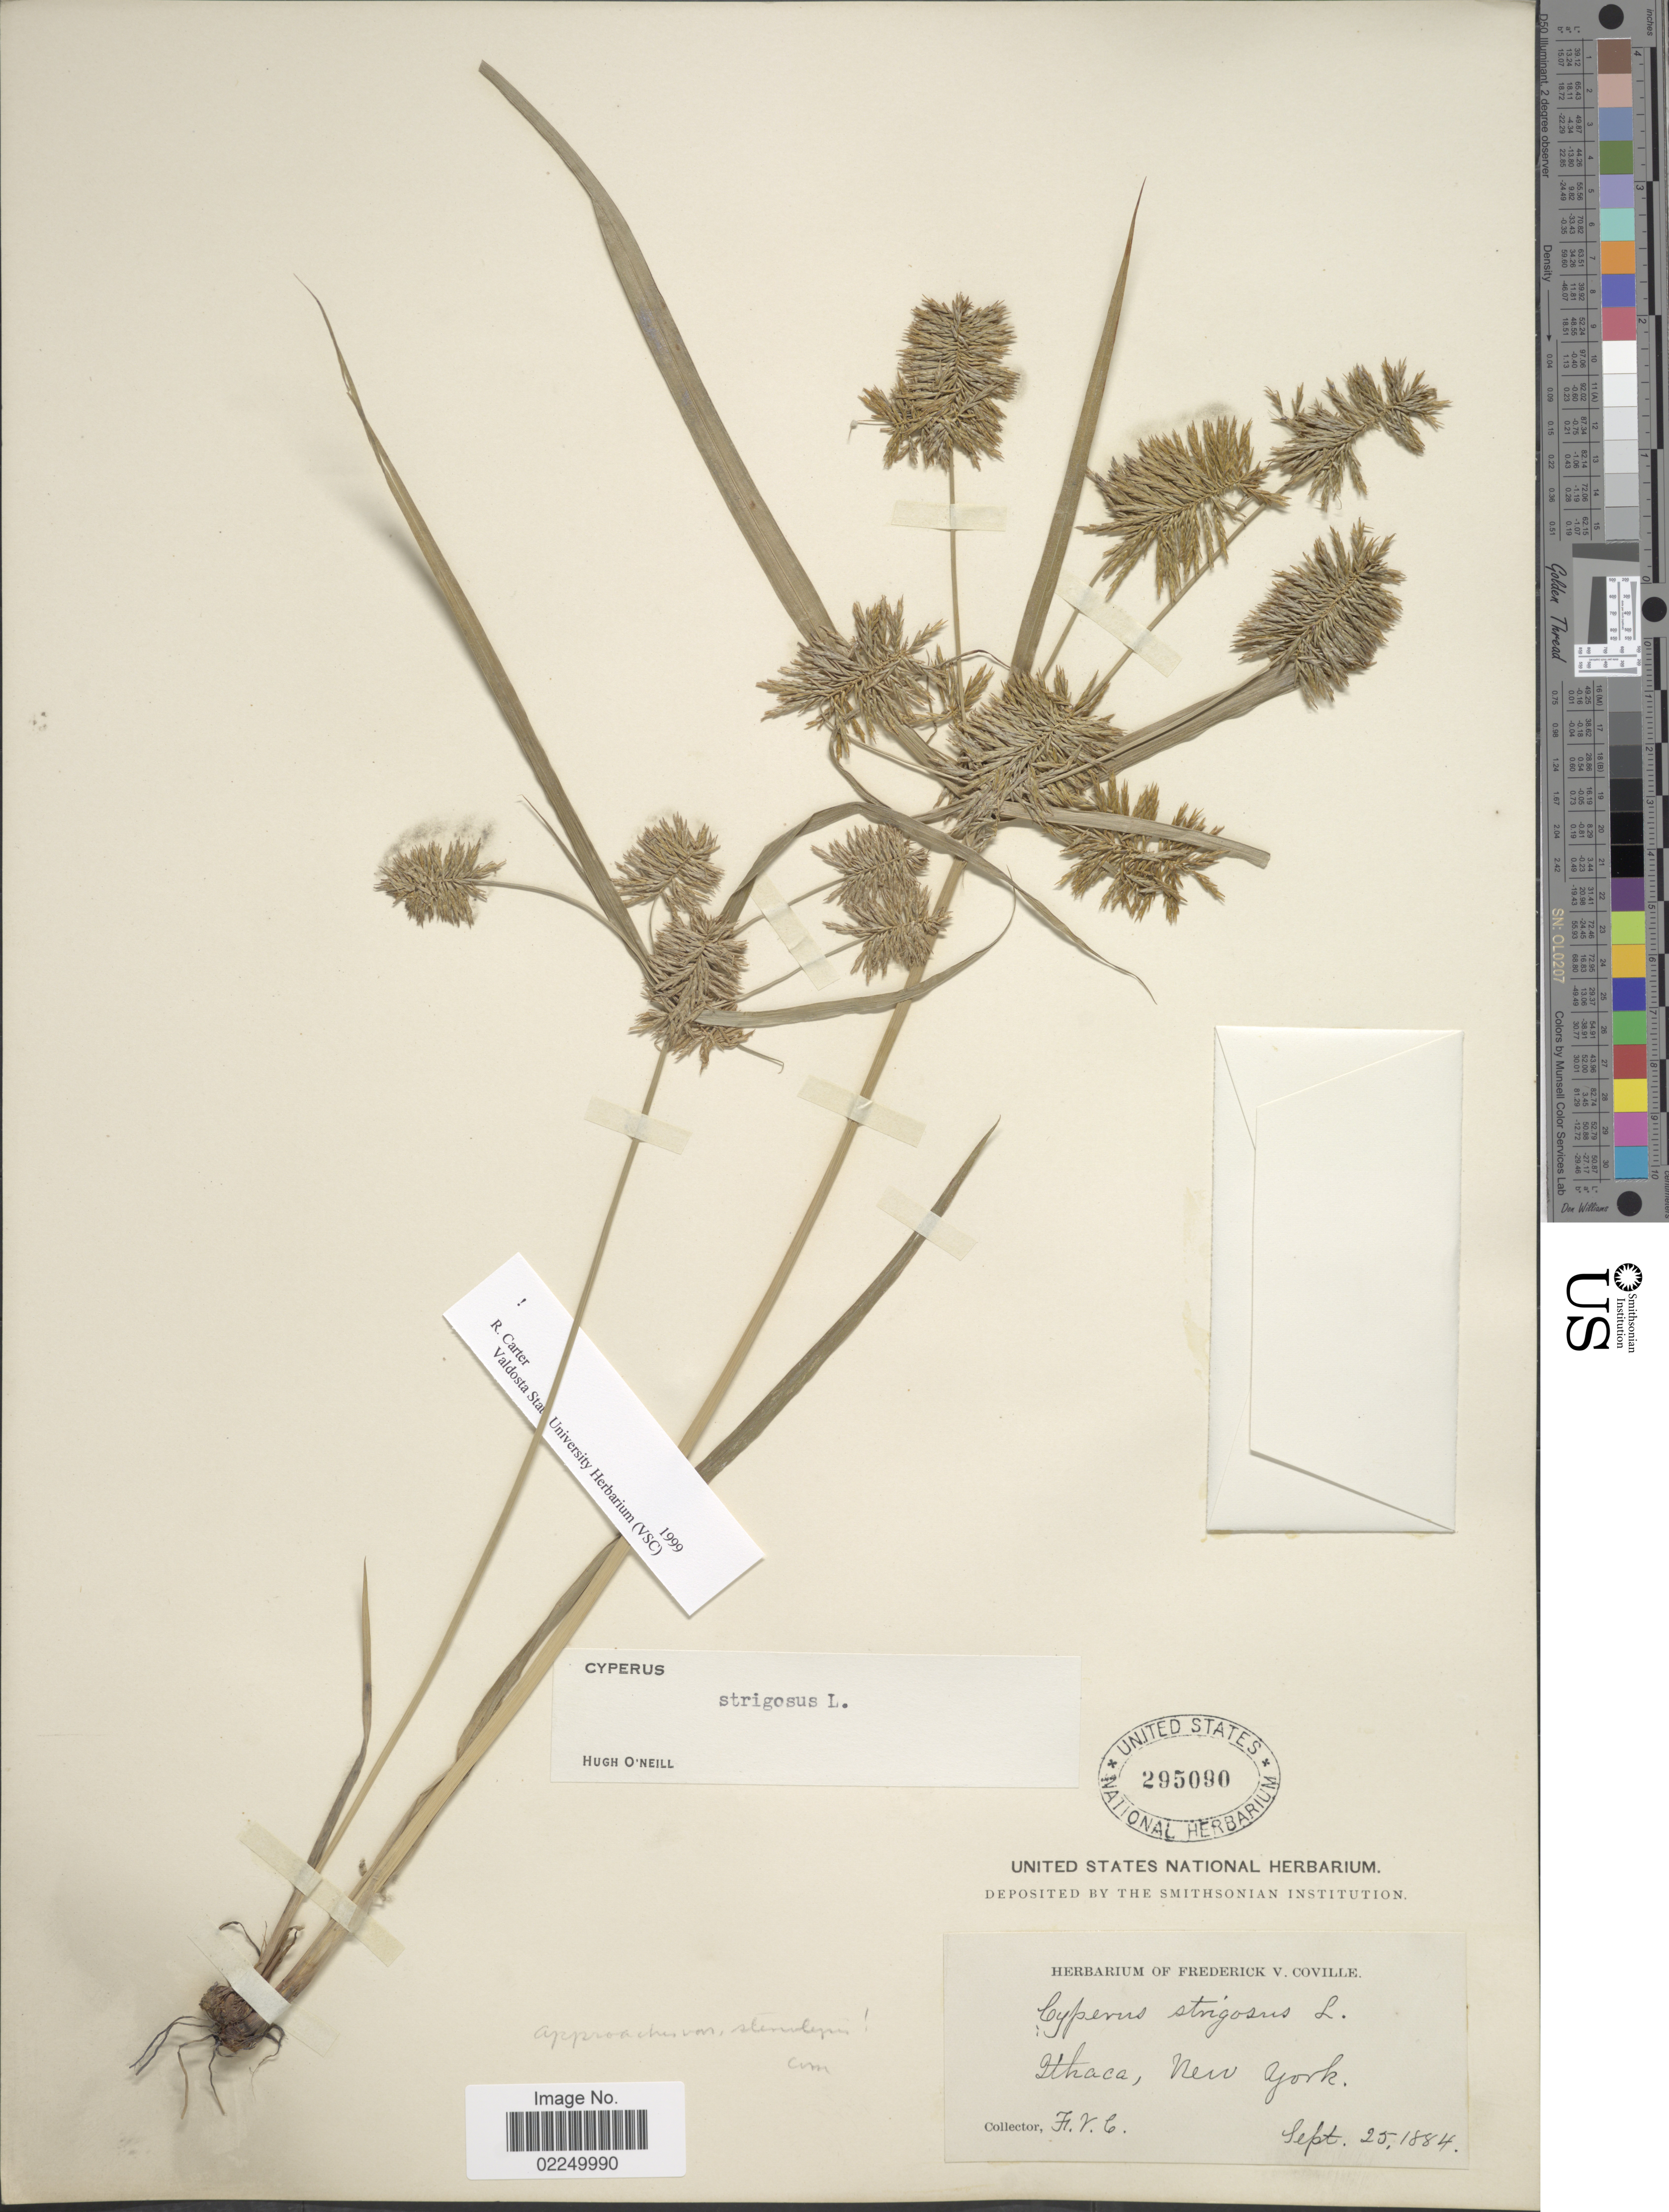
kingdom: Plantae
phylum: Tracheophyta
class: Liliopsida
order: Poales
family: Cyperaceae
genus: Cyperus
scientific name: Cyperus strigosus L.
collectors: F. V. Coville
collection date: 1884-09-25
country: United States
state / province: New York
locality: Ithaca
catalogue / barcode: US 295090